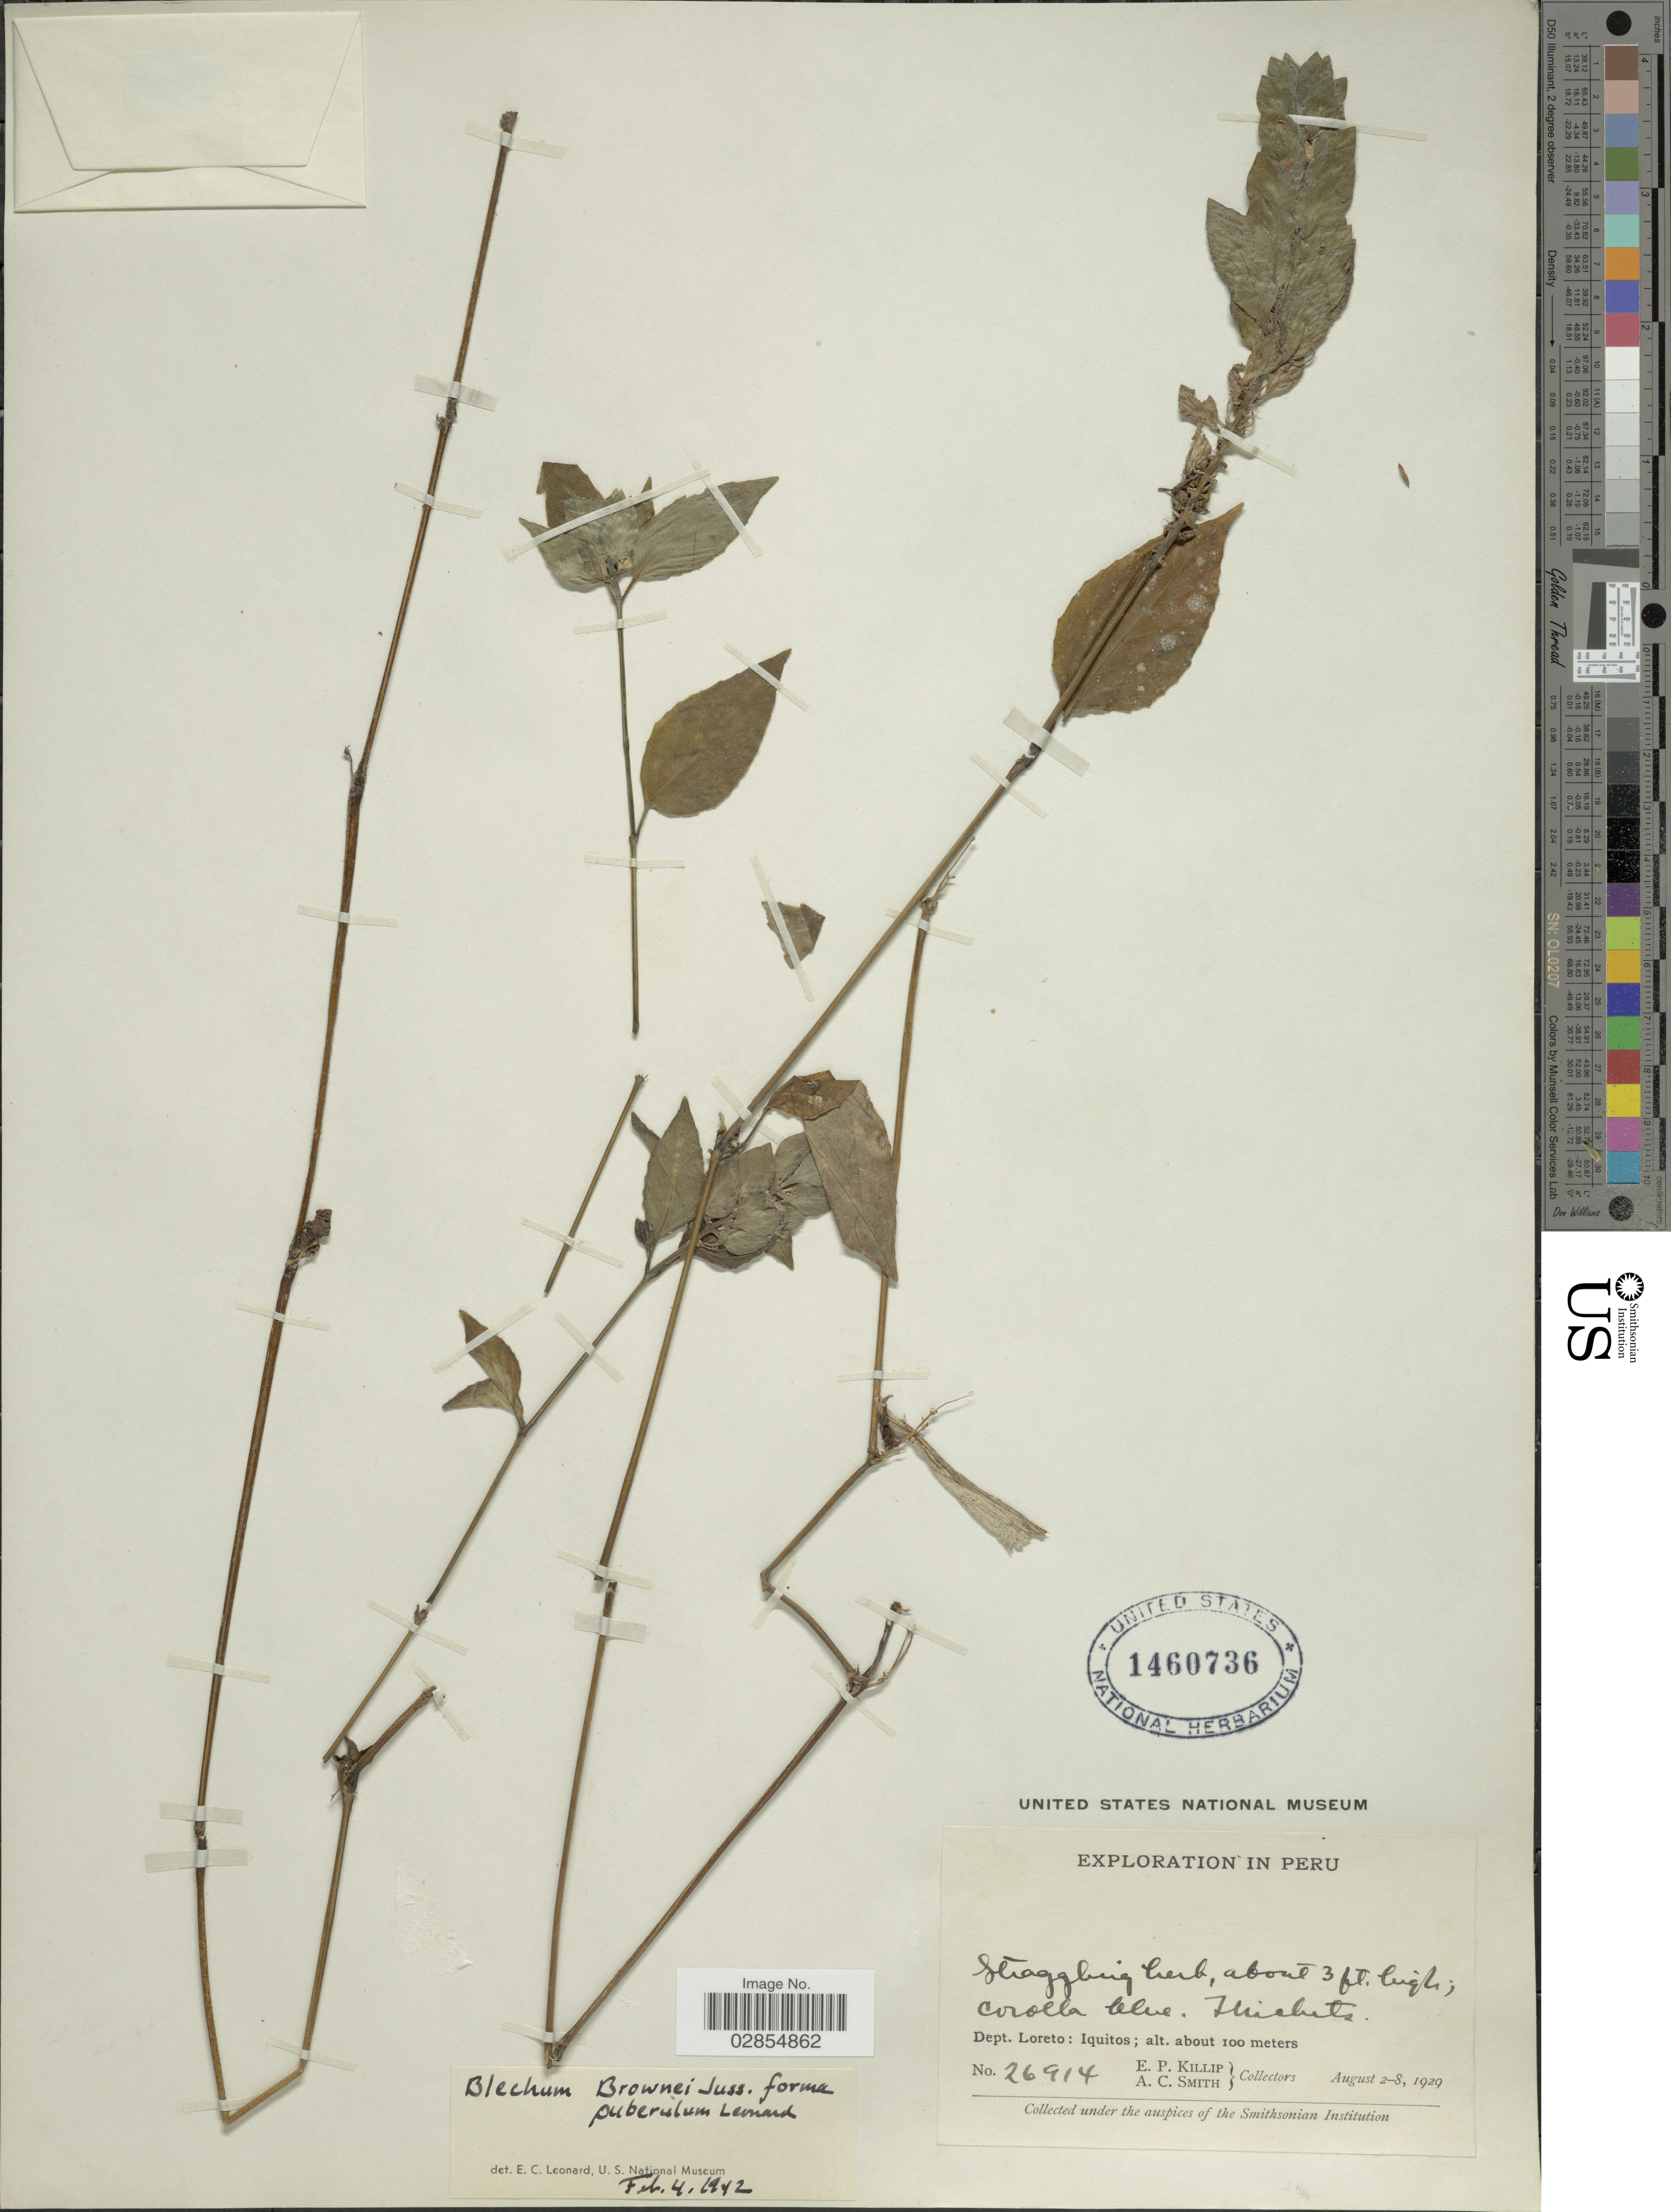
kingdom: Plantae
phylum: Tracheophyta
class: Magnoliopsida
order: Lamiales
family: Acanthaceae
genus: Blechum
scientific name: Blechum brownei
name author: Juss.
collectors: E. P. Killip & A. C. Smith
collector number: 26914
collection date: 1929-08-02/1929-08-08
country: Peru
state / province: Loreto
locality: Dept. Loreto: Iquitos.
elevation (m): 100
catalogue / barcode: US 1460736